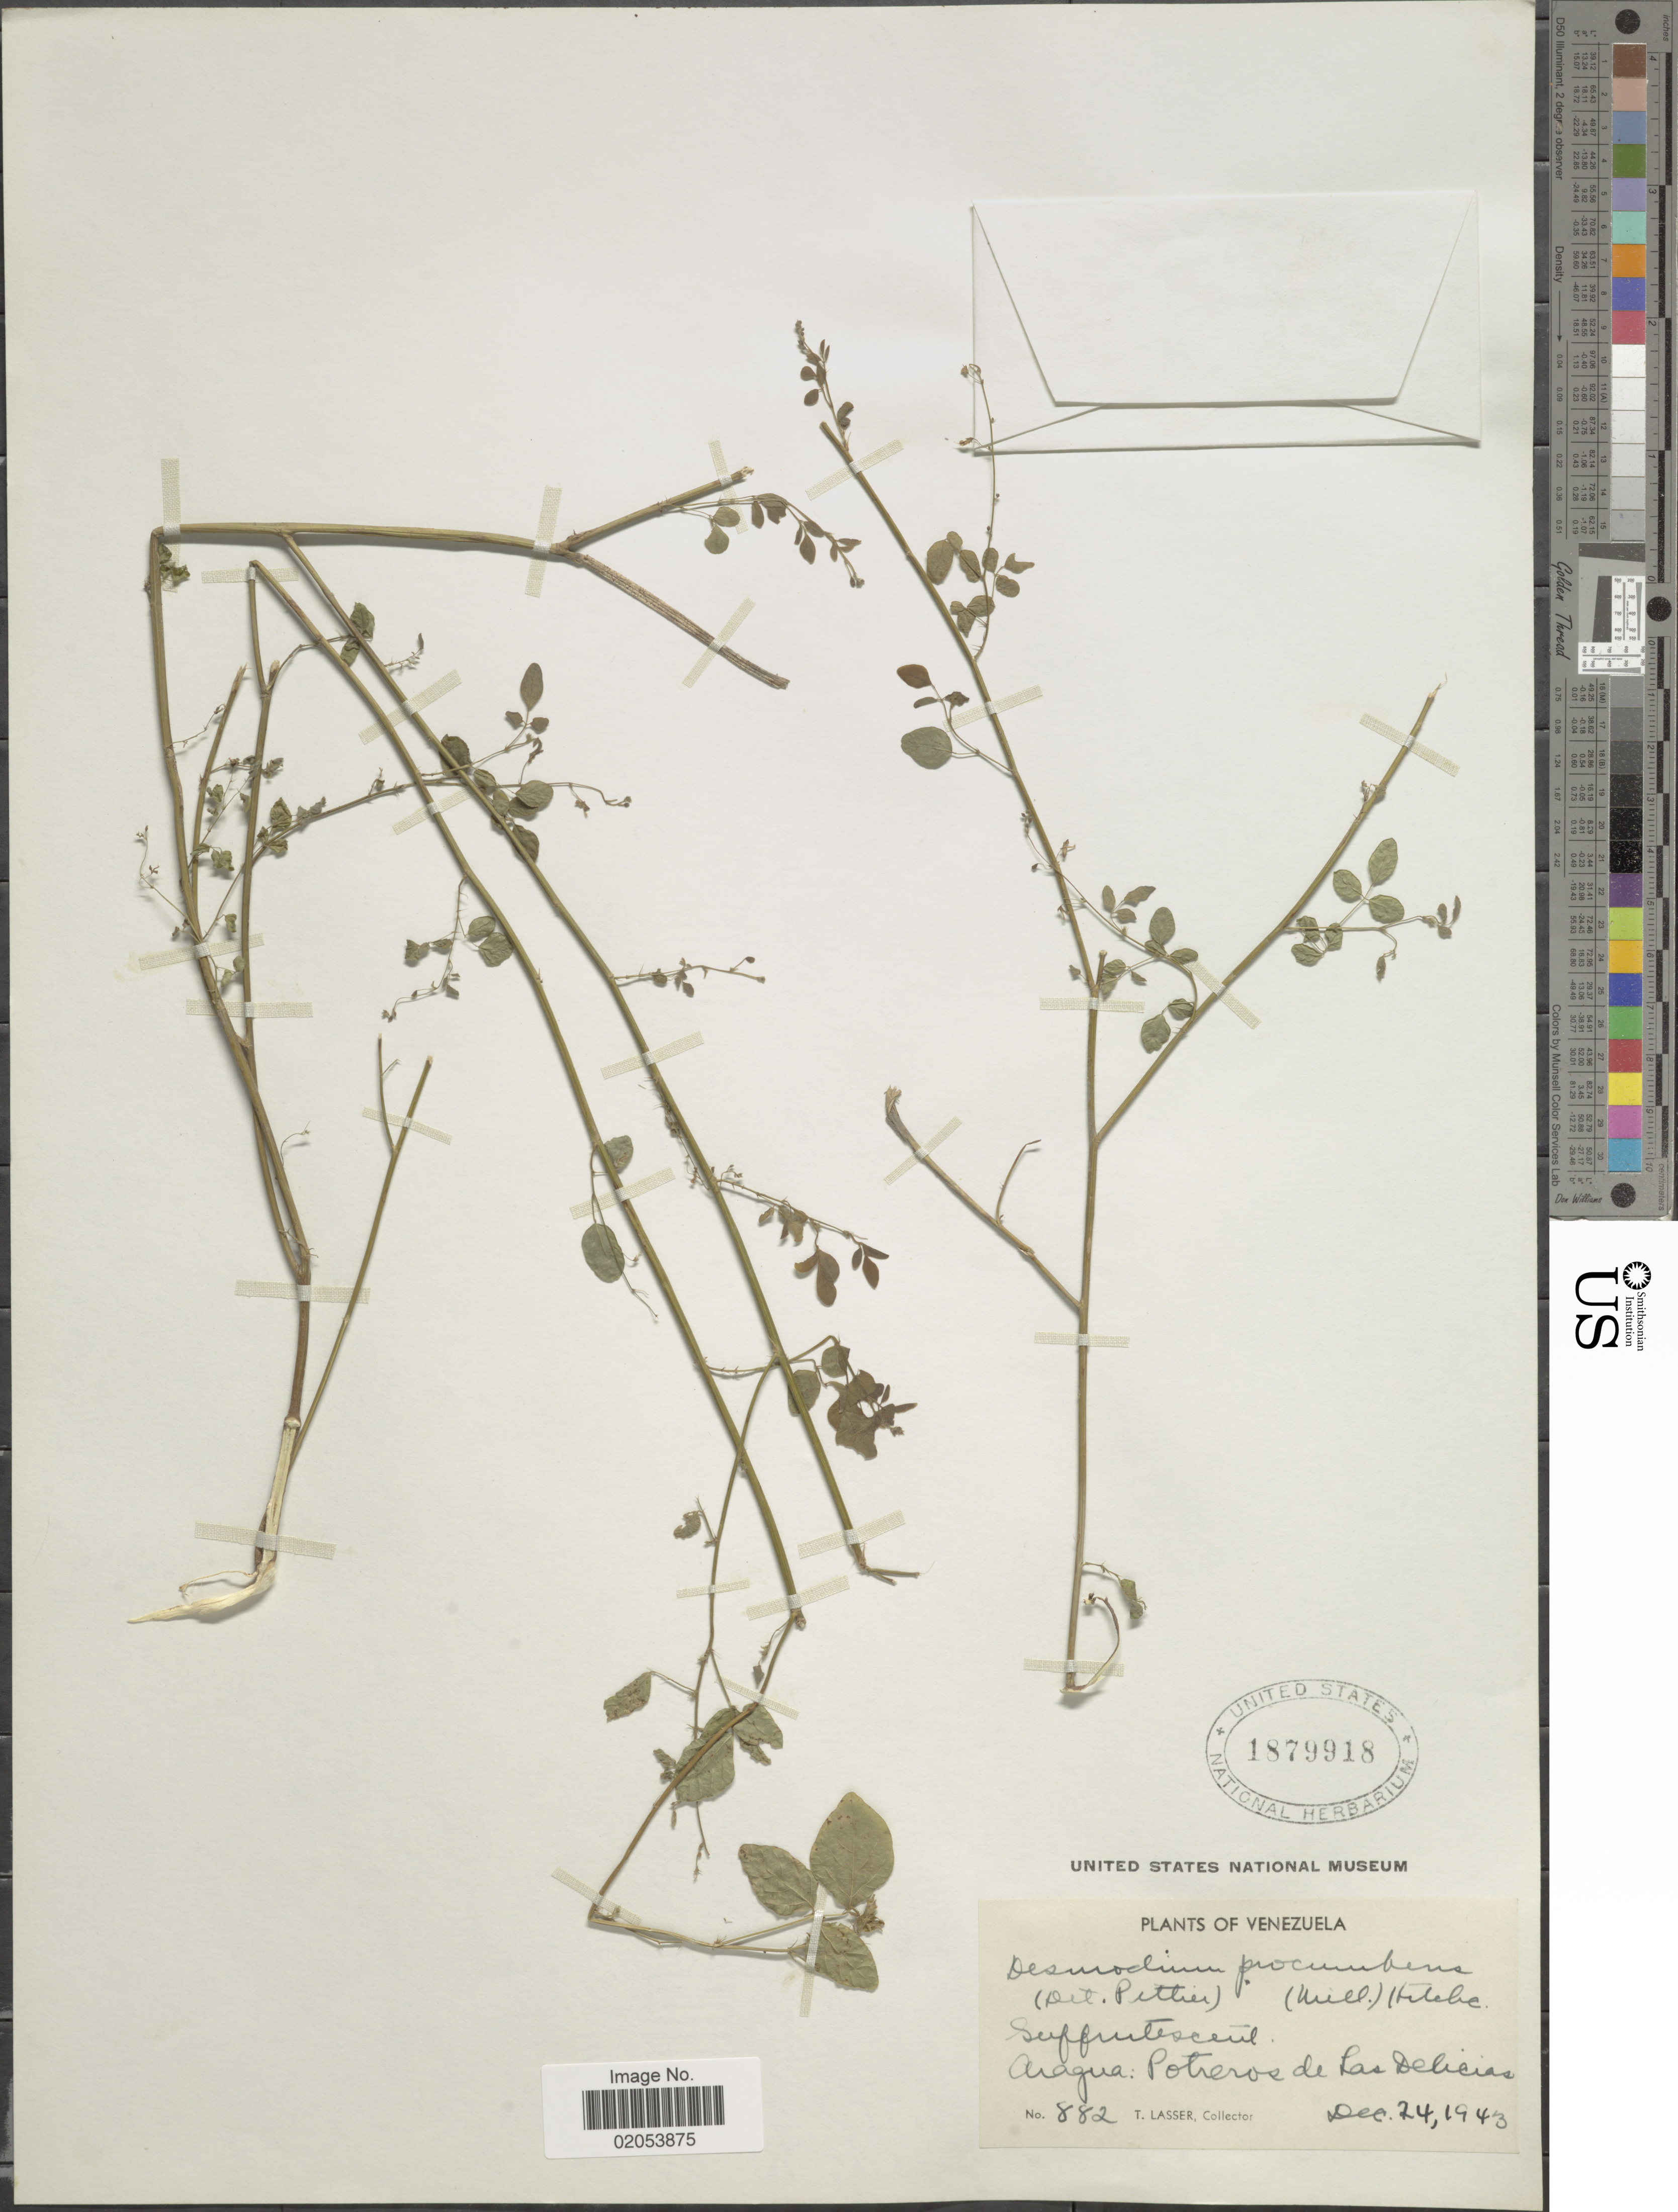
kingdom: Plantae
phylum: Tracheophyta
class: Magnoliopsida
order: Fabales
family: Fabaceae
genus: Desmodium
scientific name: Desmodium procumbens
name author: (Mill.) Hitchc.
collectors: T. Lasser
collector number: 882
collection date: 1943-12-24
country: Venezuela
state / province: Aragua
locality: Potreros de Las Delicias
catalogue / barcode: US 1879918